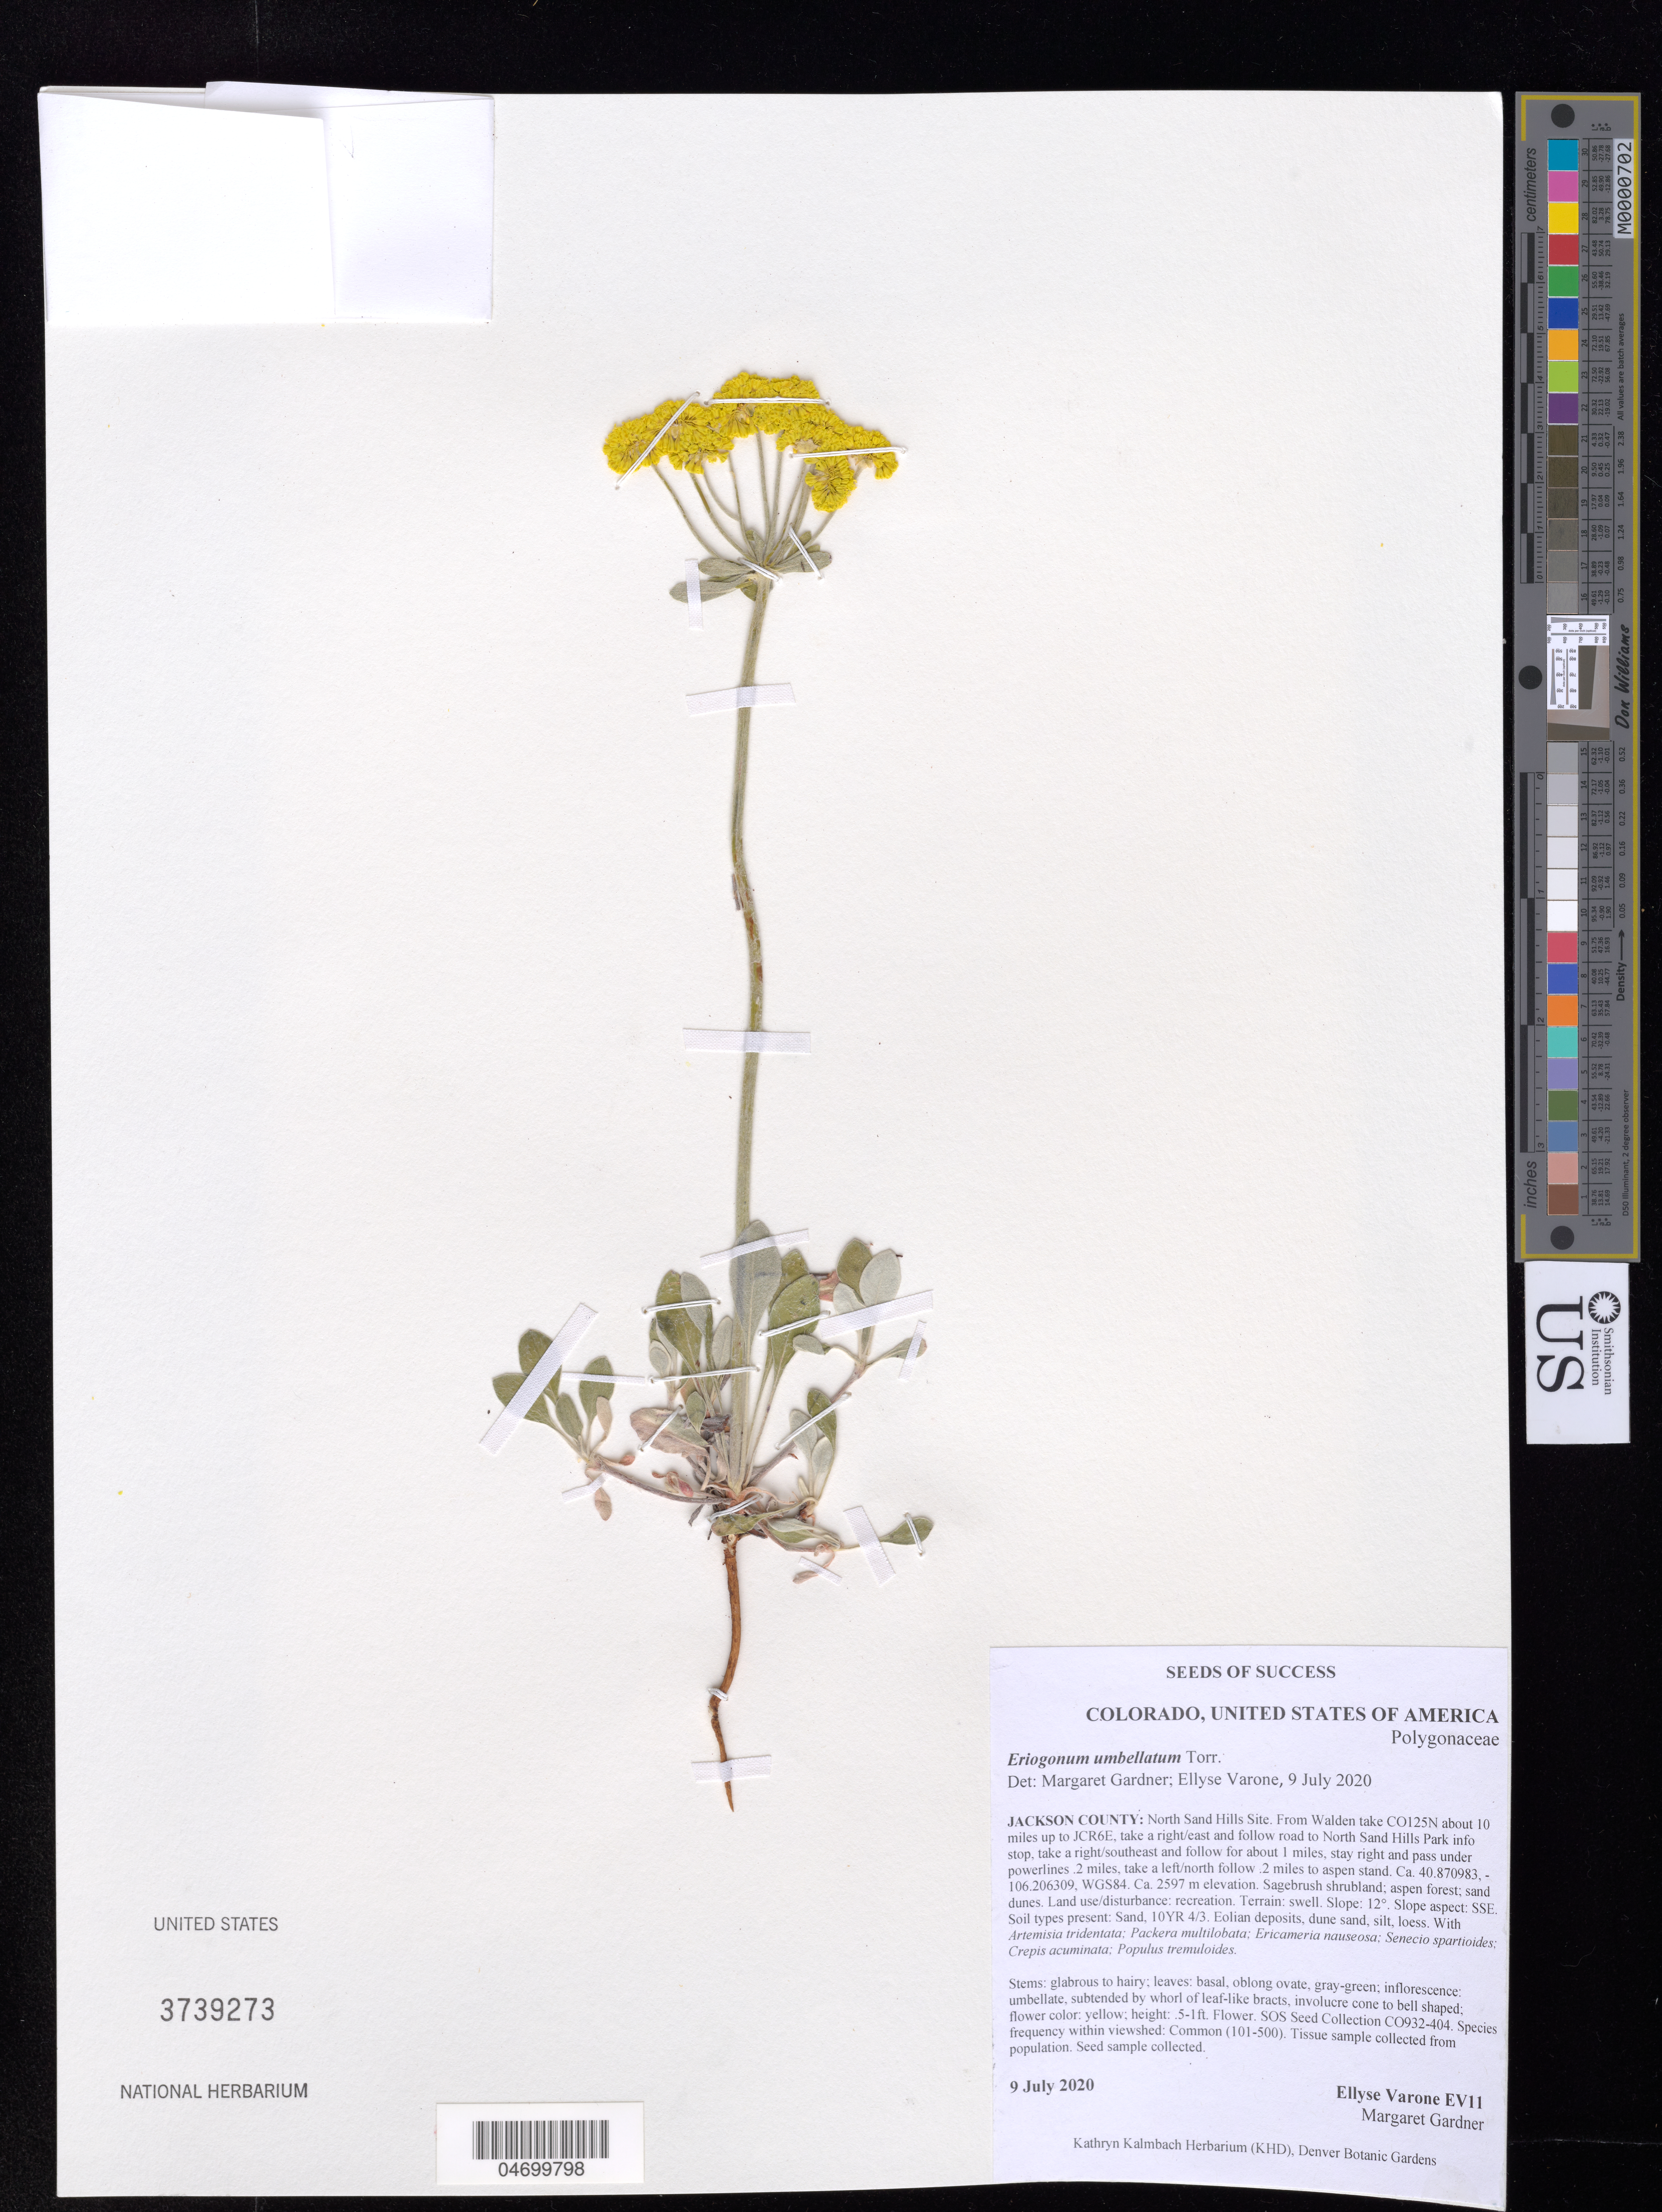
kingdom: Plantae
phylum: Tracheophyta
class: Magnoliopsida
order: Caryophyllales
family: Polygonaceae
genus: Eriogonum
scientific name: Eriogonum umbellatum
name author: Torr.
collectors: E. Varone & M. Gardner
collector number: EV11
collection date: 2020-07-09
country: United States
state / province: Colorado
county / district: Jackson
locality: North Sand Hills Site.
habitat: Sagebrush shrubland, aspen forest. Sand soil. With Artemisia tridentata, Crepis acuminata, Populus tremuloides, etc.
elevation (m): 2597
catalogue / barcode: US 3739273